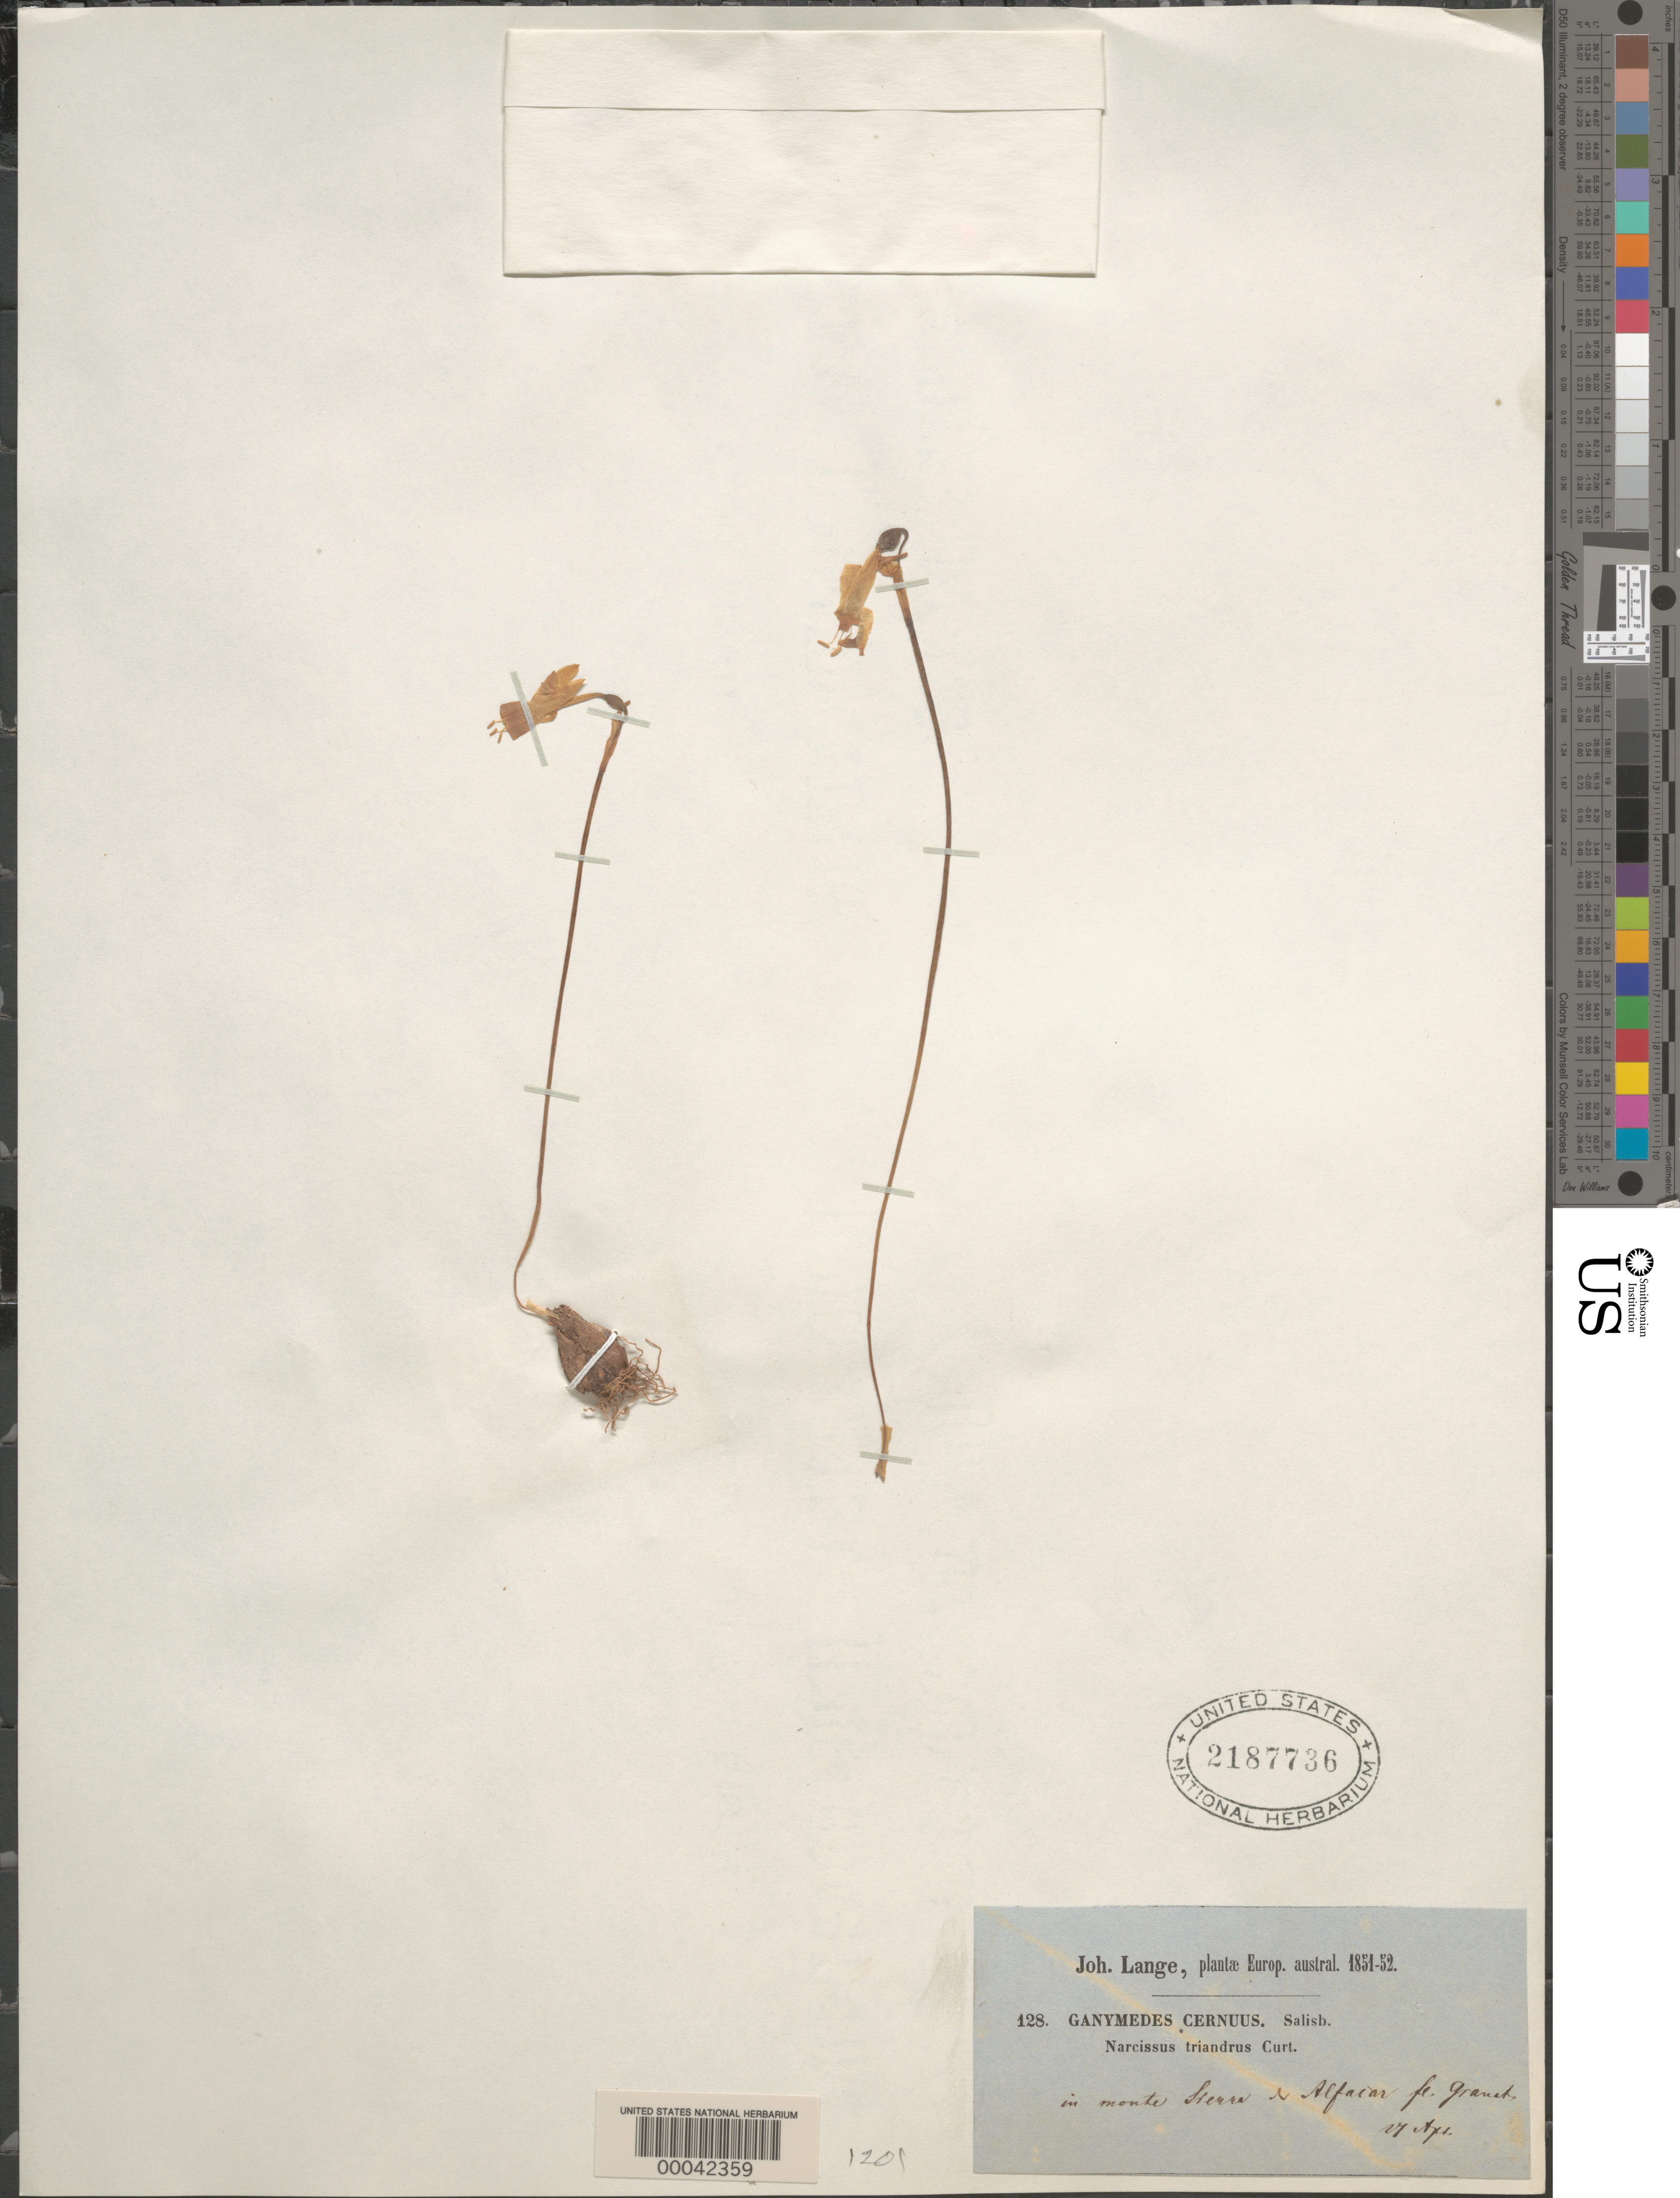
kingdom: Plantae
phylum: Tracheophyta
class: Liliopsida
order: Asparagales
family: Amaryllidaceae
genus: Narcissus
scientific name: Narcissus triandrus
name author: L.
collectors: J. Lange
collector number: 128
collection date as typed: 1851 to -- -- 1852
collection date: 1851/1852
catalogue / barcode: US 2187736